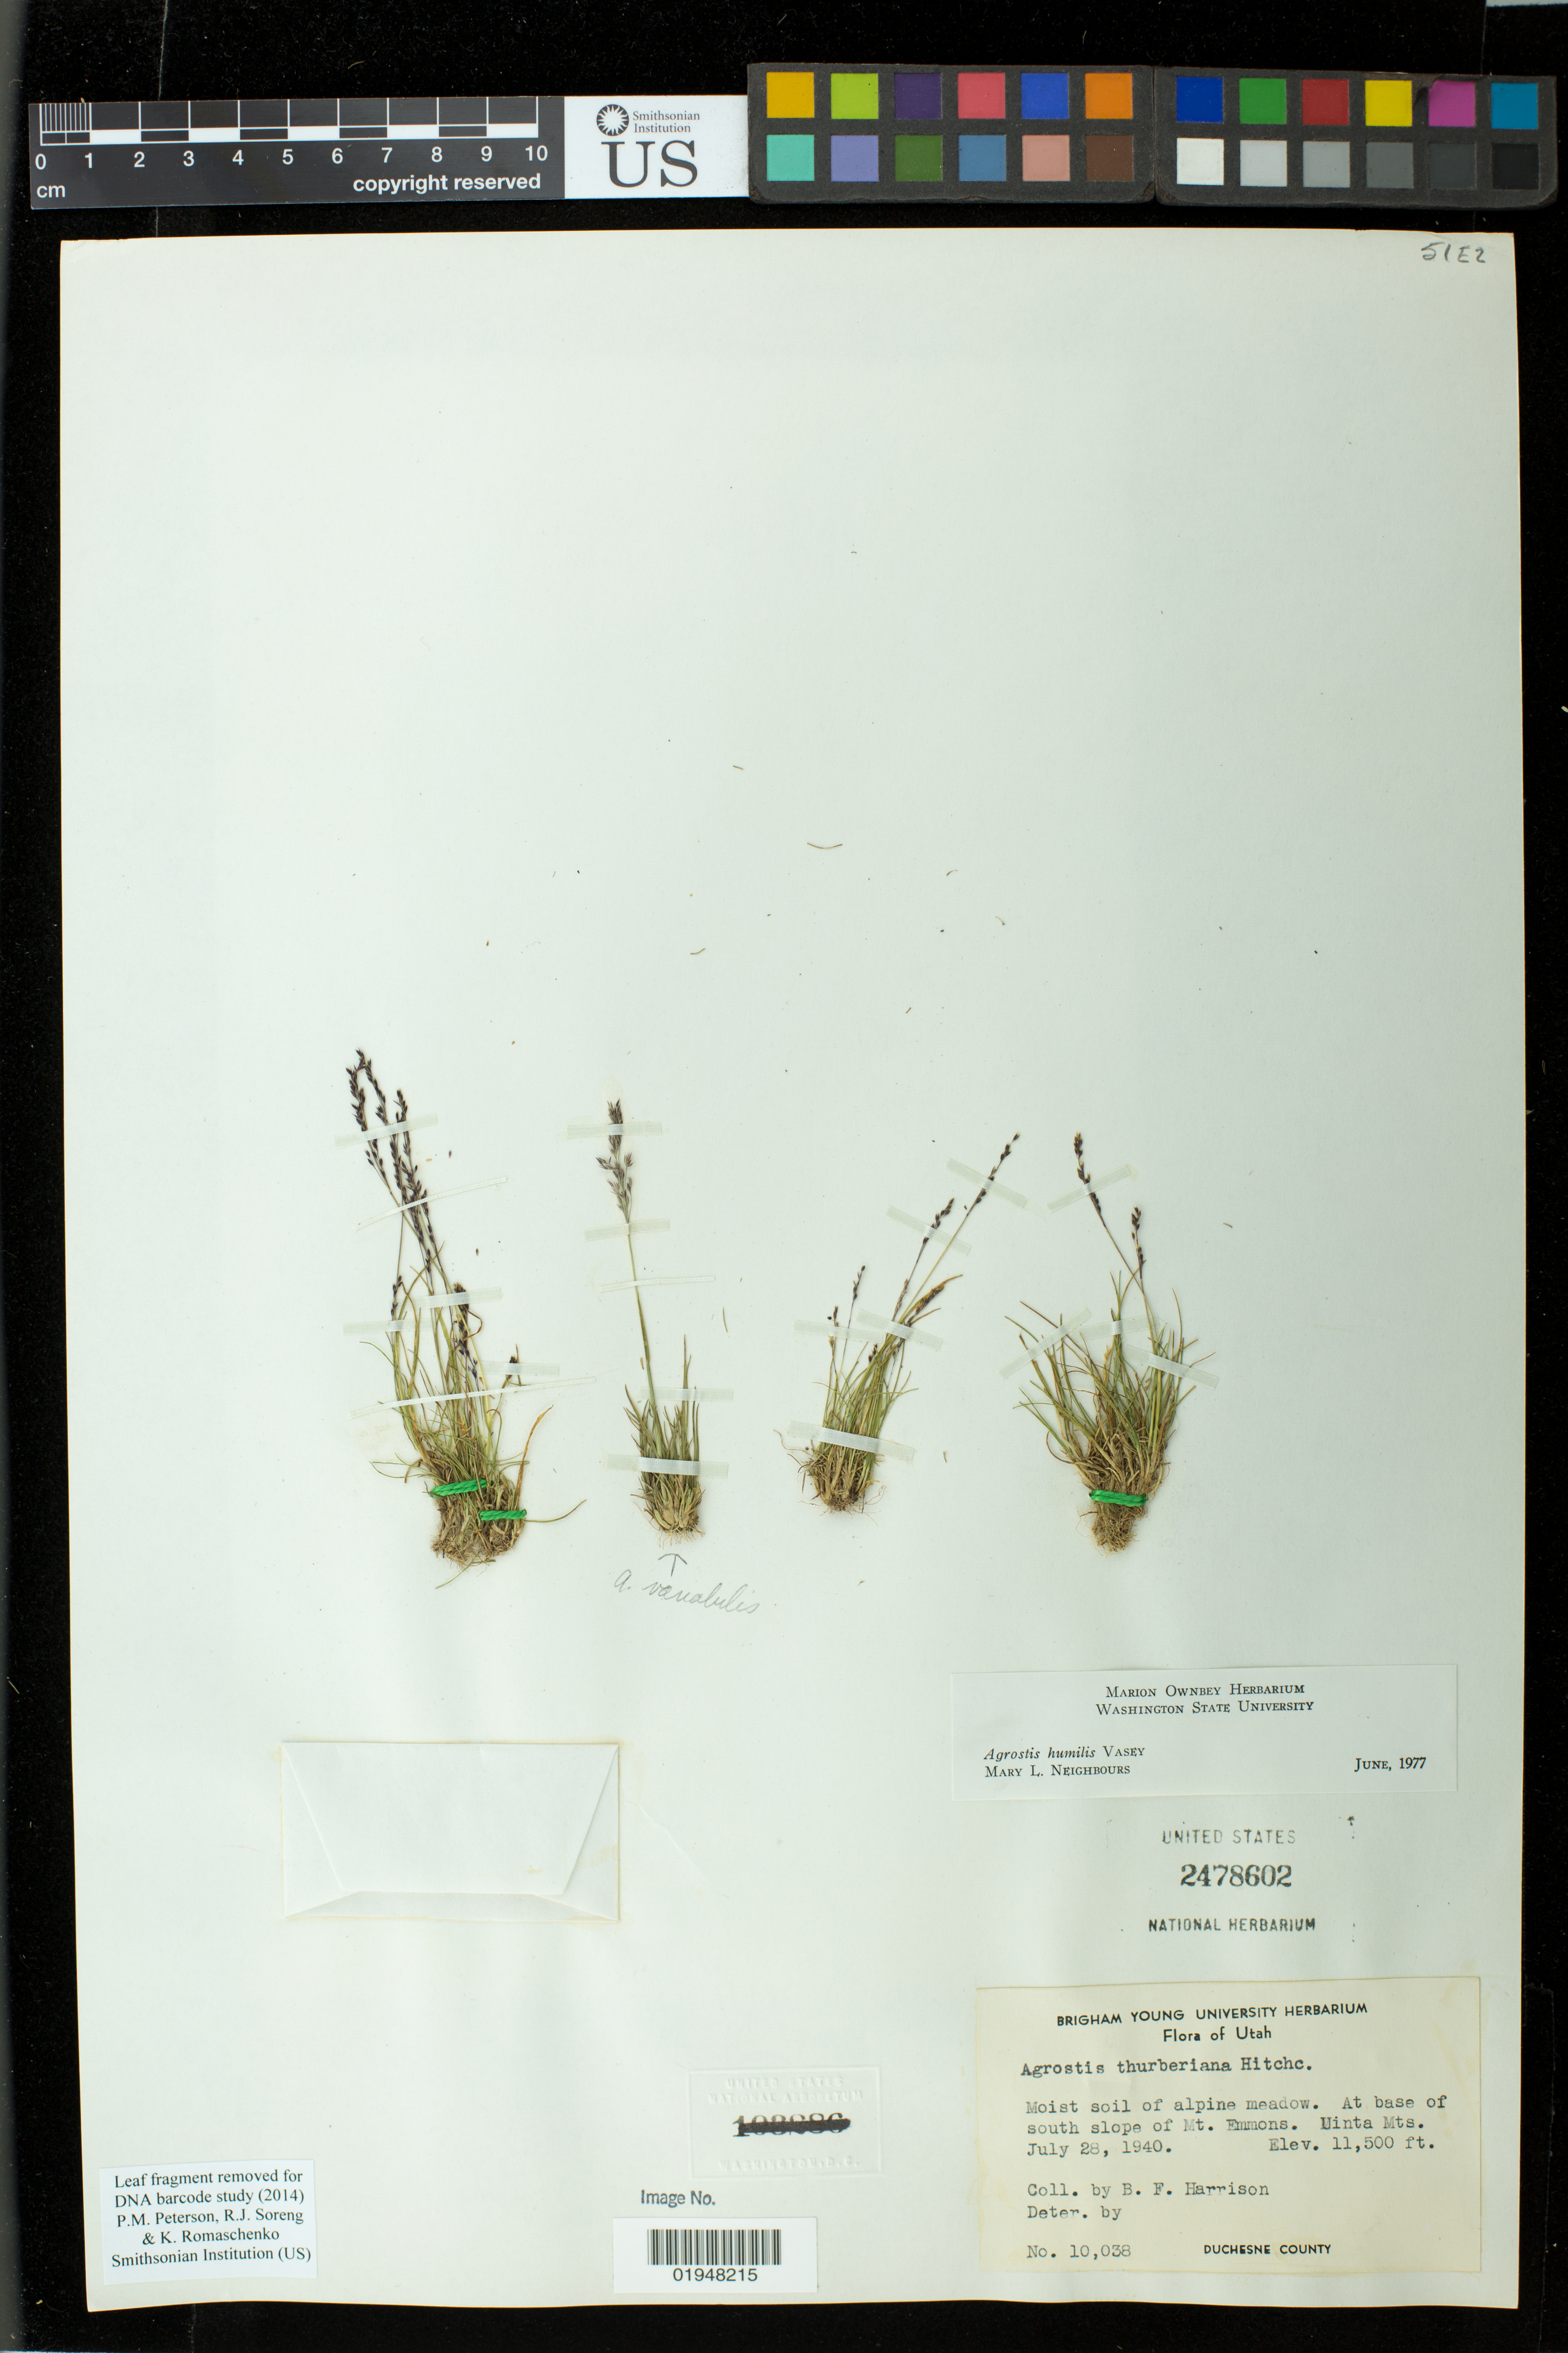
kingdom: Plantae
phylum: Tracheophyta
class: Liliopsida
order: Poales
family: Poaceae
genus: Podagrostis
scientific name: Podagrostis humilis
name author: (Vasey) Björkman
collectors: B. F. Harrison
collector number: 10038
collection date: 1940-07-28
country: United States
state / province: Utah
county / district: Duchesne County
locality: At base of south slope of Mt. Emmons. Uinta Mts.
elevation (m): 3505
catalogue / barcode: US 2478602